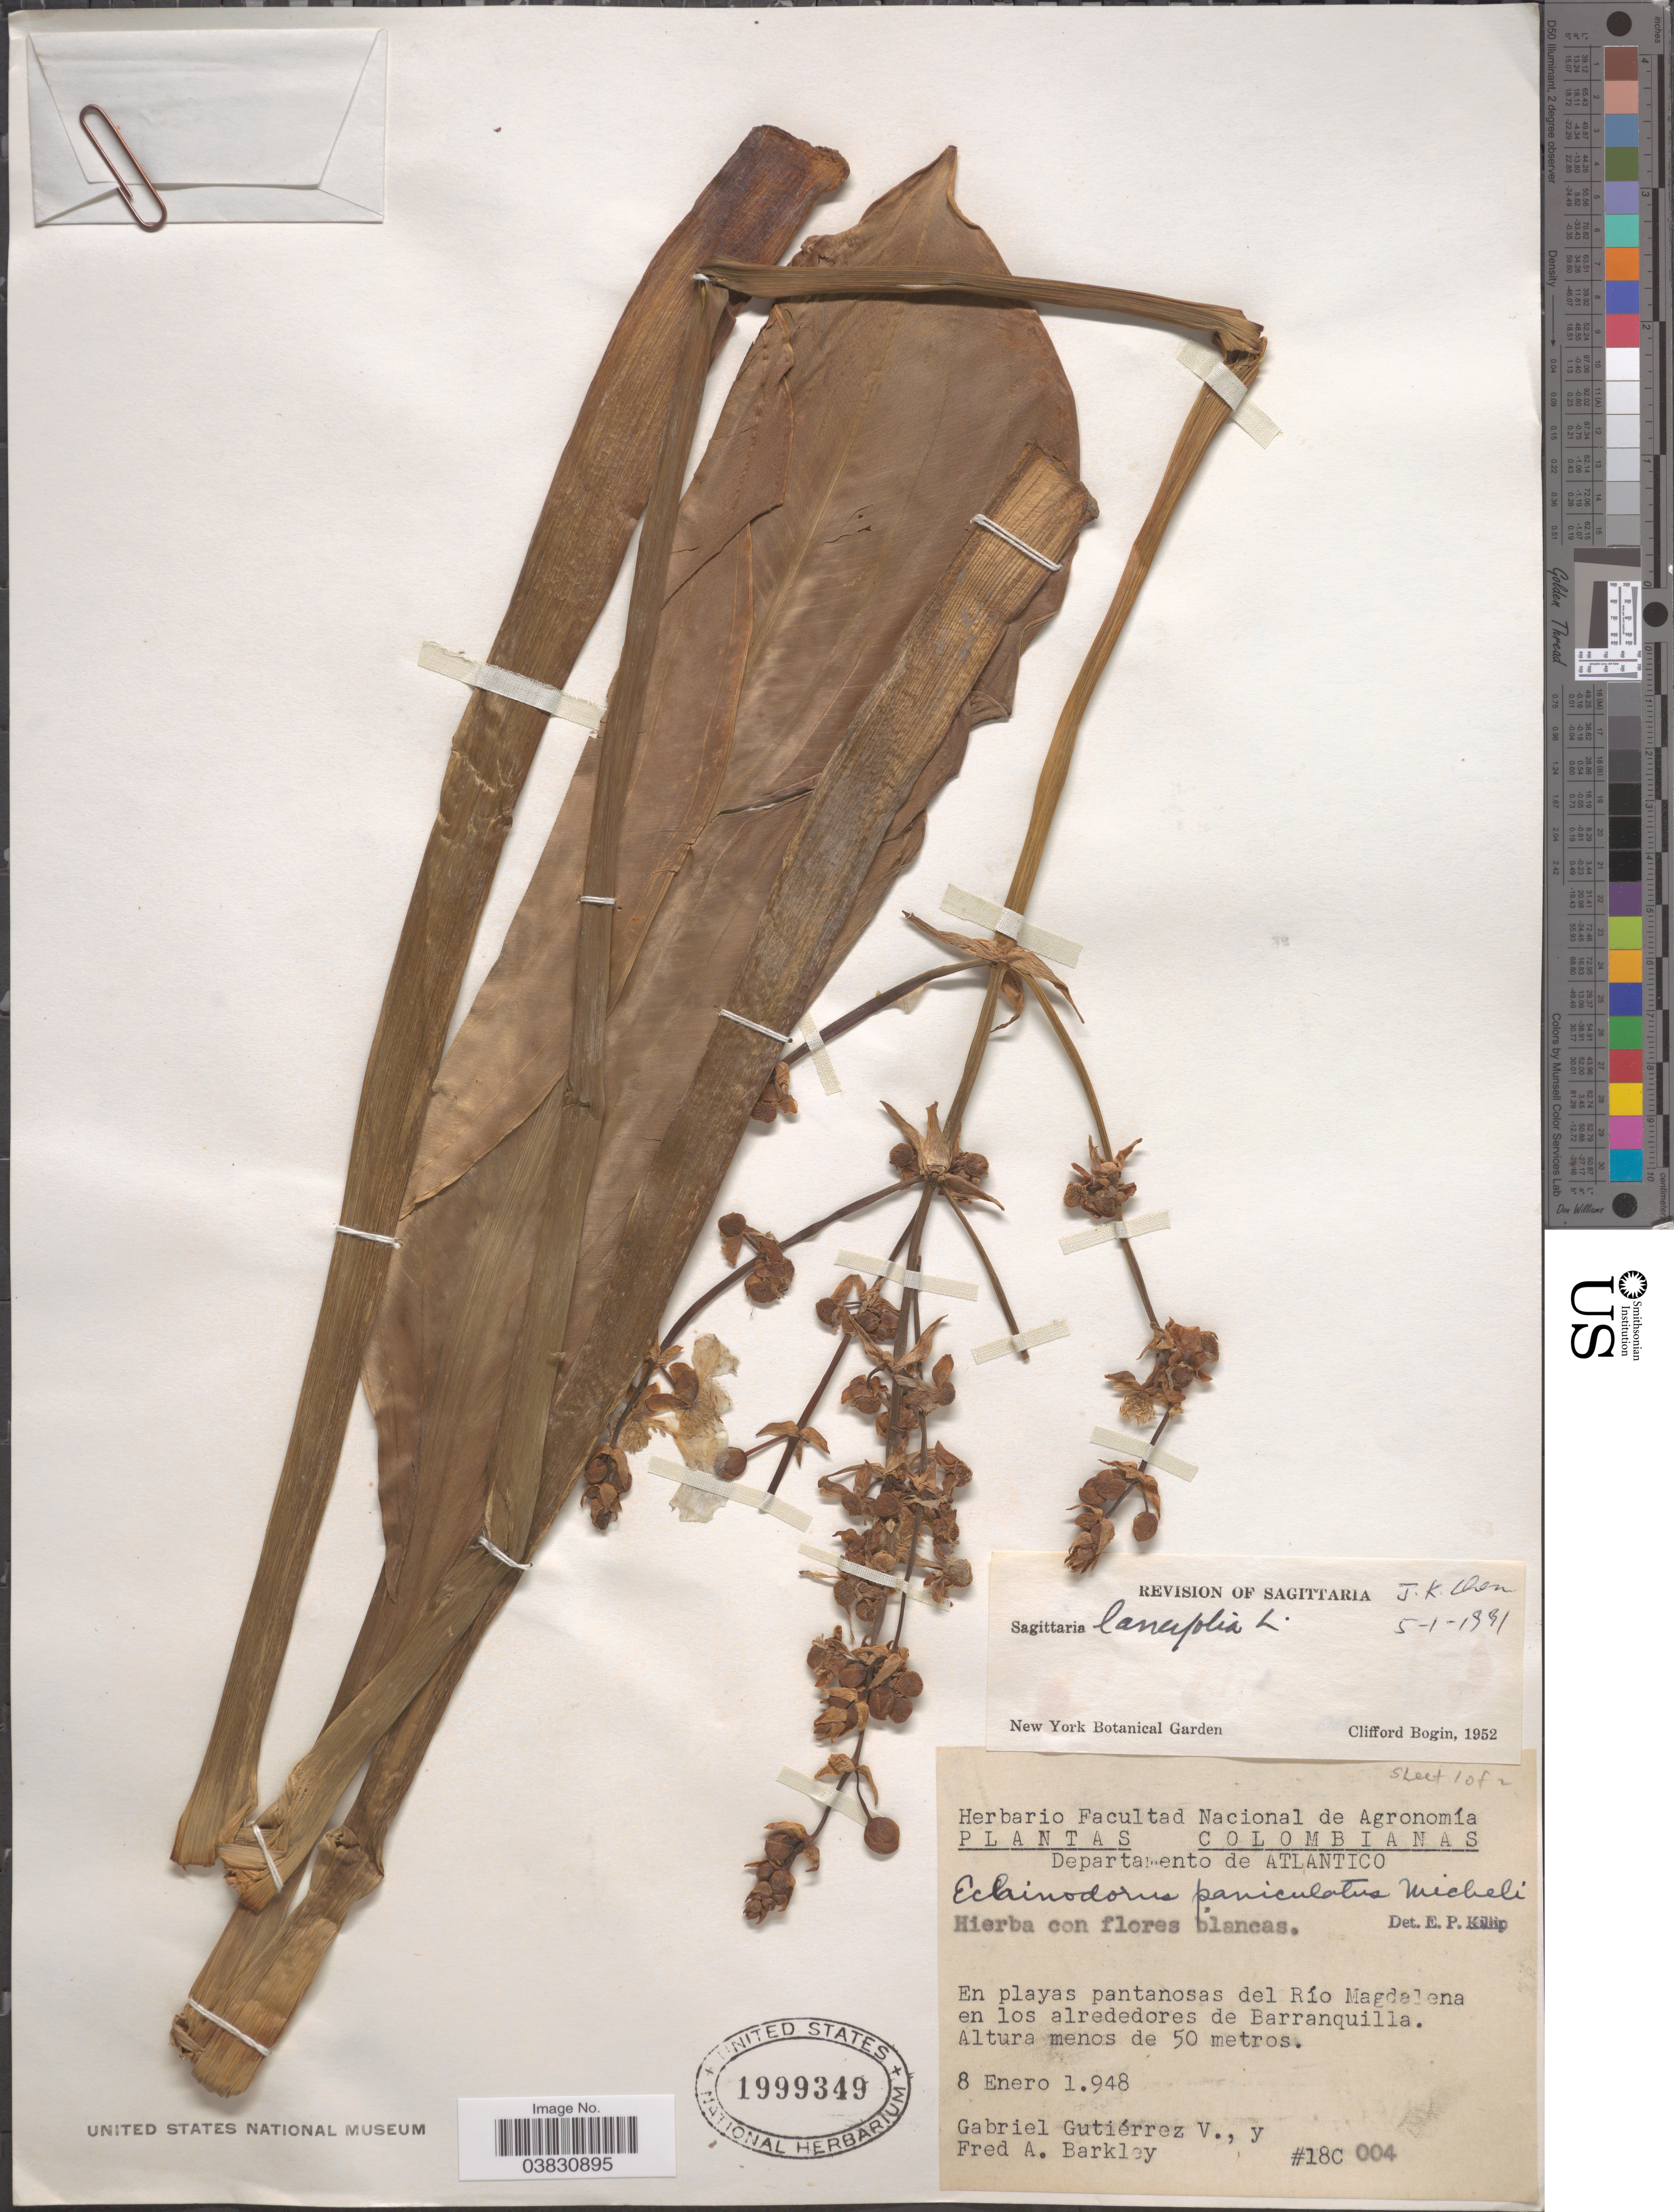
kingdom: Plantae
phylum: Tracheophyta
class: Liliopsida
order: Alismatales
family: Alismataceae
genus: Sagittaria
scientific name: Sagittaria lancifolia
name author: L.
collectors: G. Gutiérrez V. & F. A. Barkley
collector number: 18C004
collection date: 1948-01-08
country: Colombia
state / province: Atlántico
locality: Departamento de Atlantico. En playas pantanosas del Río Magdalena en los alrededores de Barranquilla.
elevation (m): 50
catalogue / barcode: US 1999349